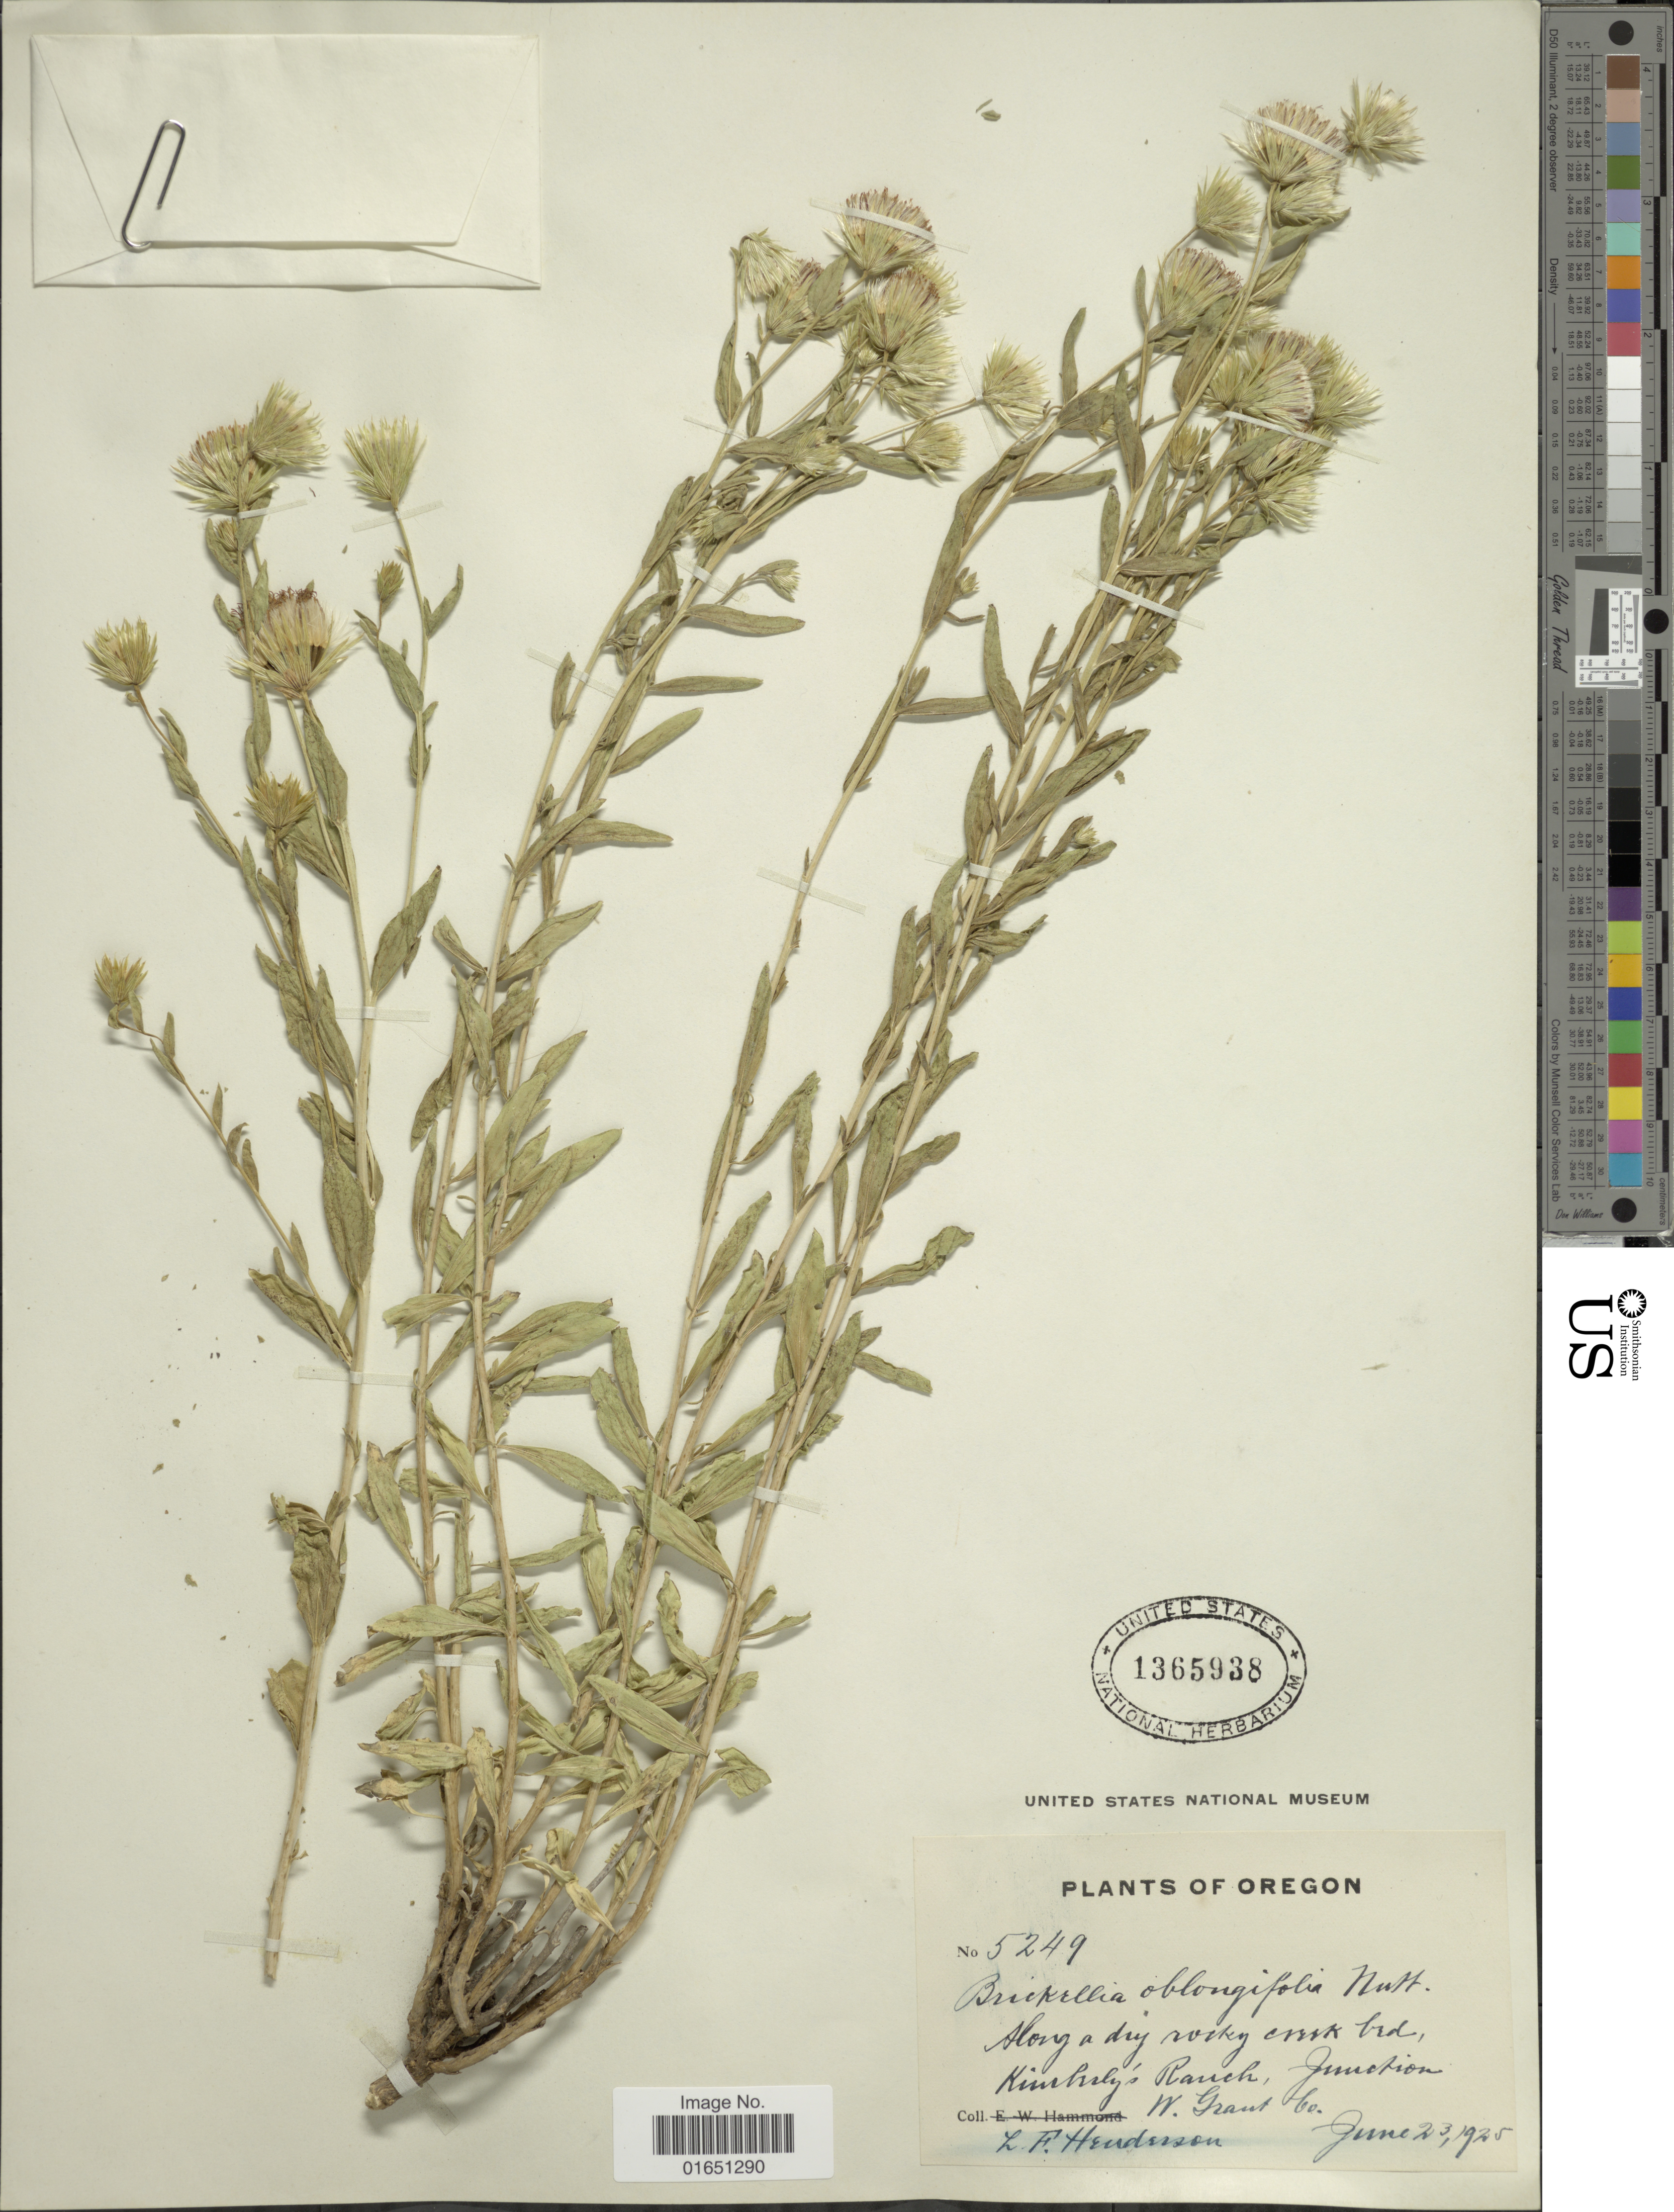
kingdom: Plantae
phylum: Tracheophyta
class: Magnoliopsida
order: Asterales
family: Asteraceae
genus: Brickellia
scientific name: Brickellia oblongifolia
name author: Nutt.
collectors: L. Henderson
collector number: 5249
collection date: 1925-06-23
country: United States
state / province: Oregon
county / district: Grant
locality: Along a dry rocky crook bed, Kimerly's Ranch, Junction W. Grant Co.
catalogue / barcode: US 1365938